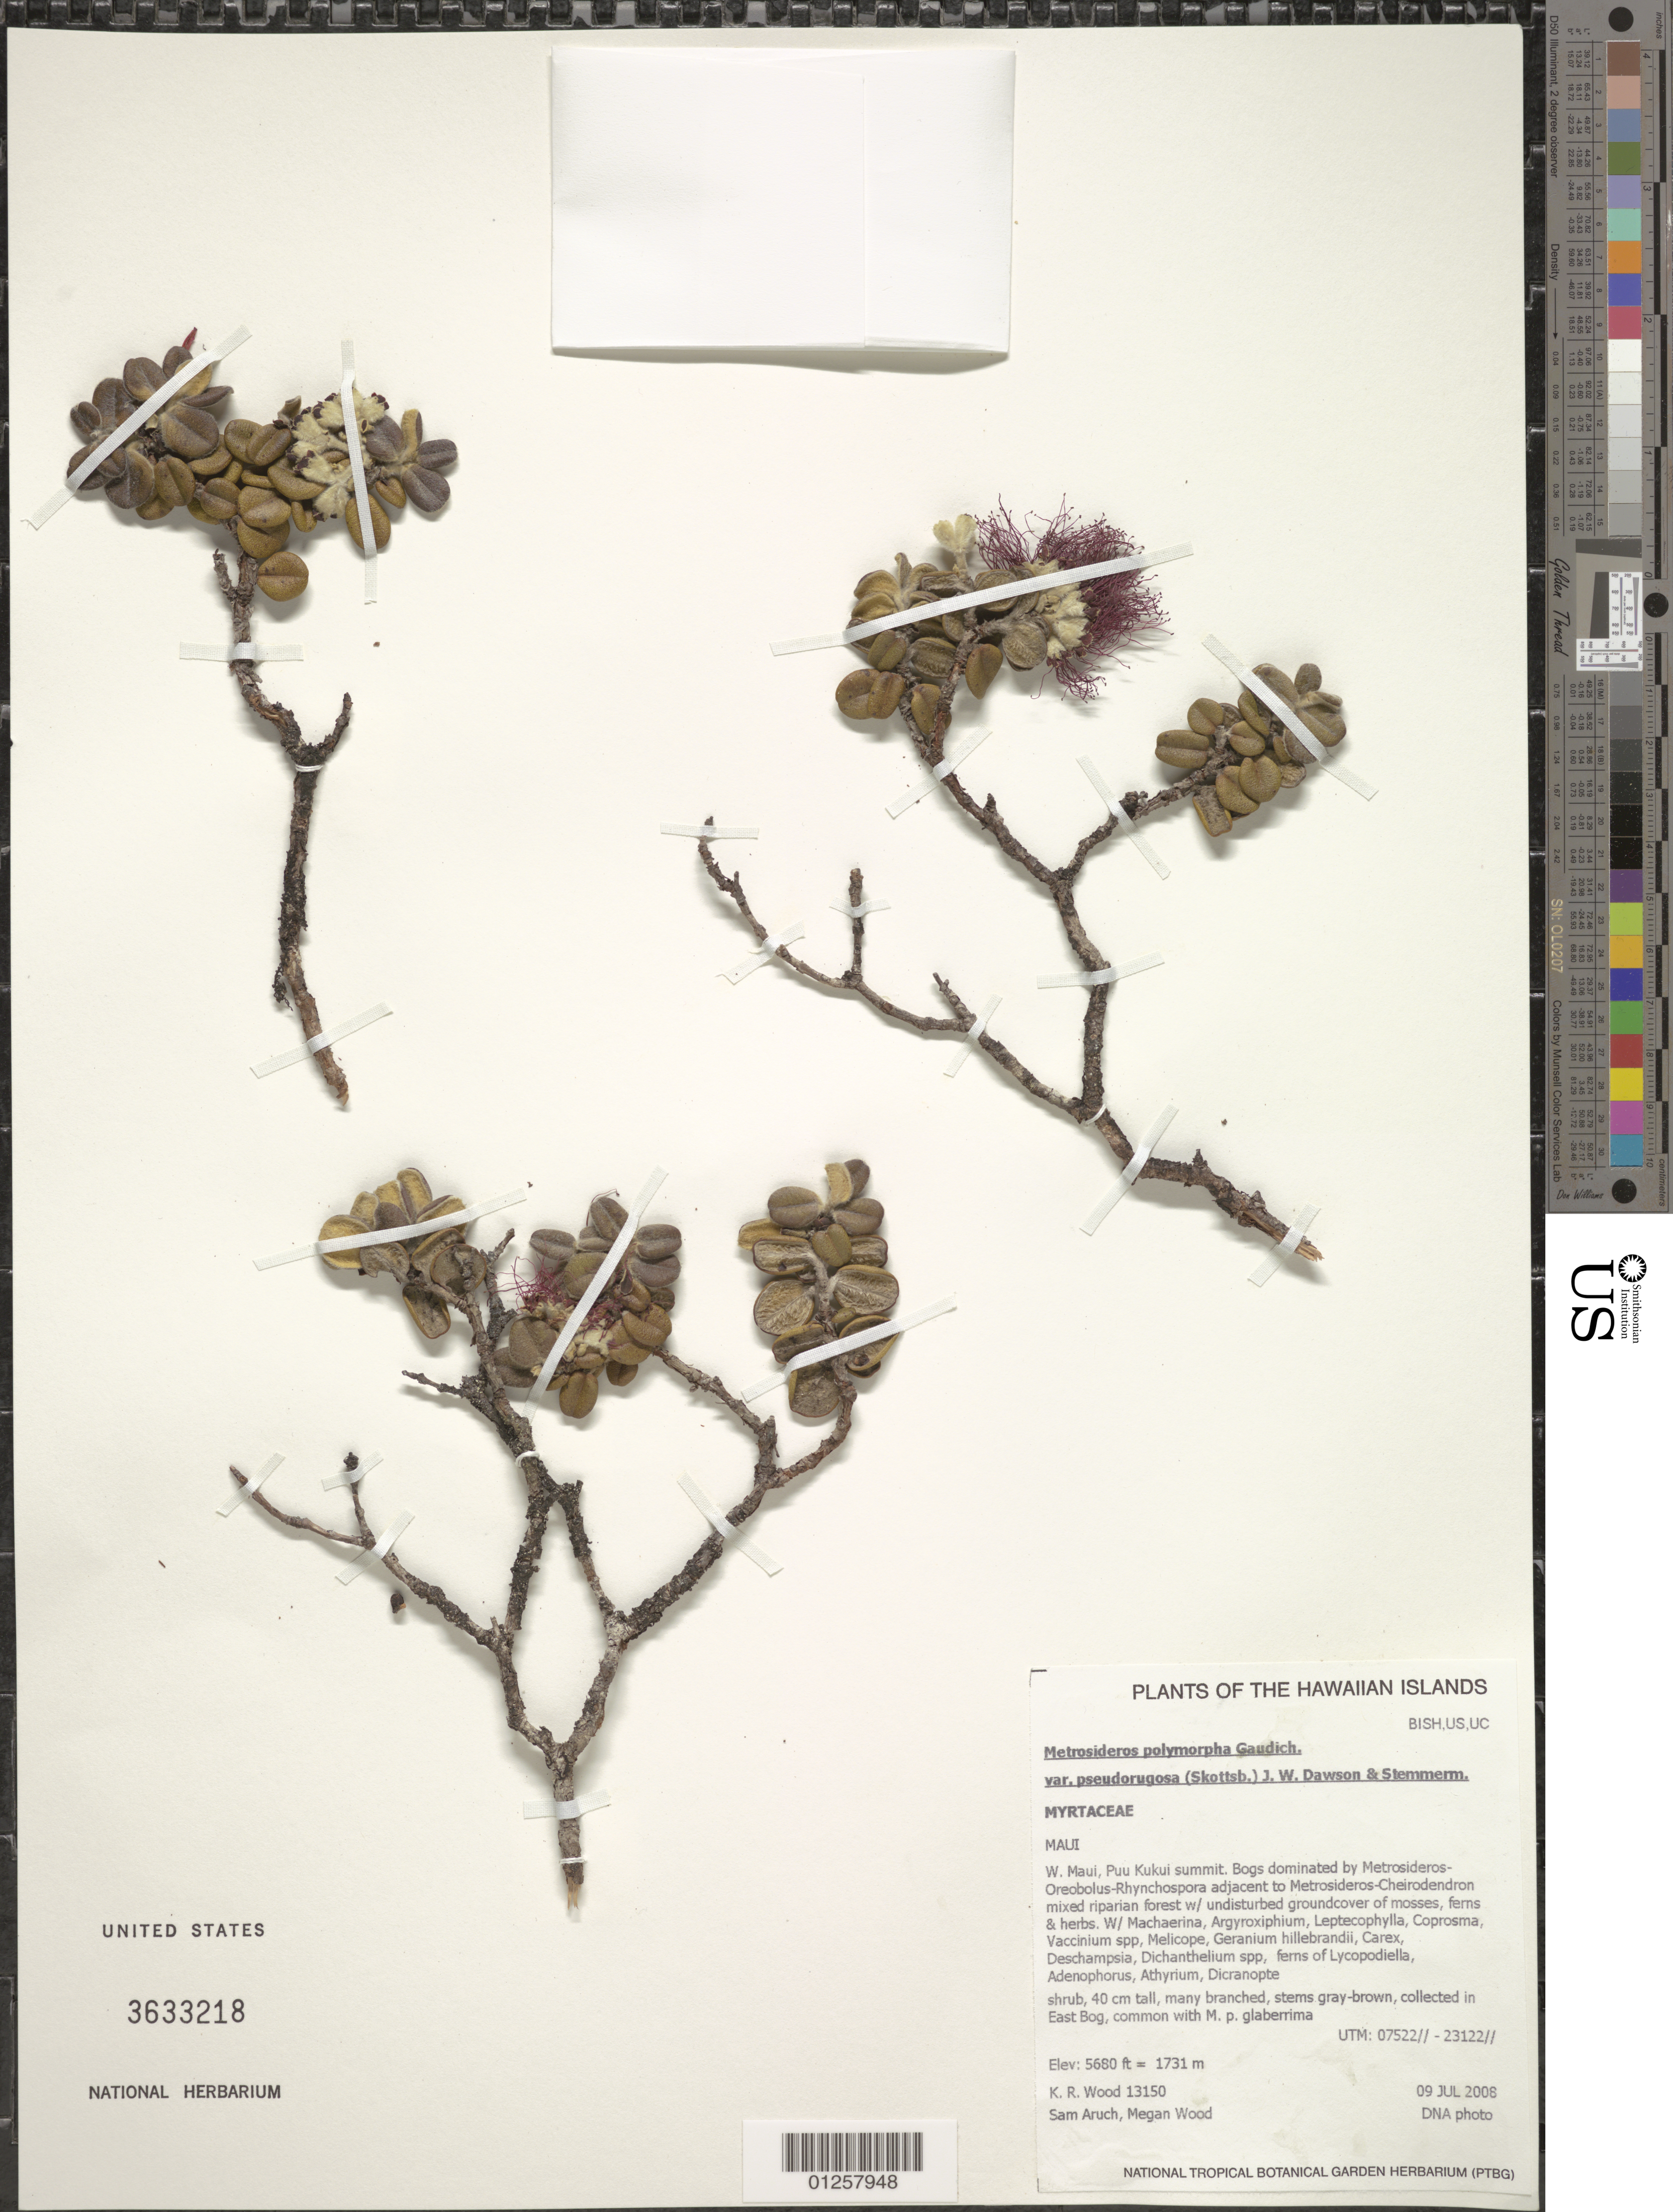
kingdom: Plantae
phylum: Tracheophyta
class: Magnoliopsida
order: Myrtales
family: Myrtaceae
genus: Metrosideros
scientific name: Metrosideros polymorpha var. pseudorugosa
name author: Skottsb.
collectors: K. R. Wood, S. Aruch & M. Wood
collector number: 13150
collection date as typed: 9 Jul 2008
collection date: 2008-07-09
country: United States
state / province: Hawaii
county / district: Maui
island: Maui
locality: W. Maui, Puu Kukui summit.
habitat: East bog.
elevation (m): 1731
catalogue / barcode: US 3633218